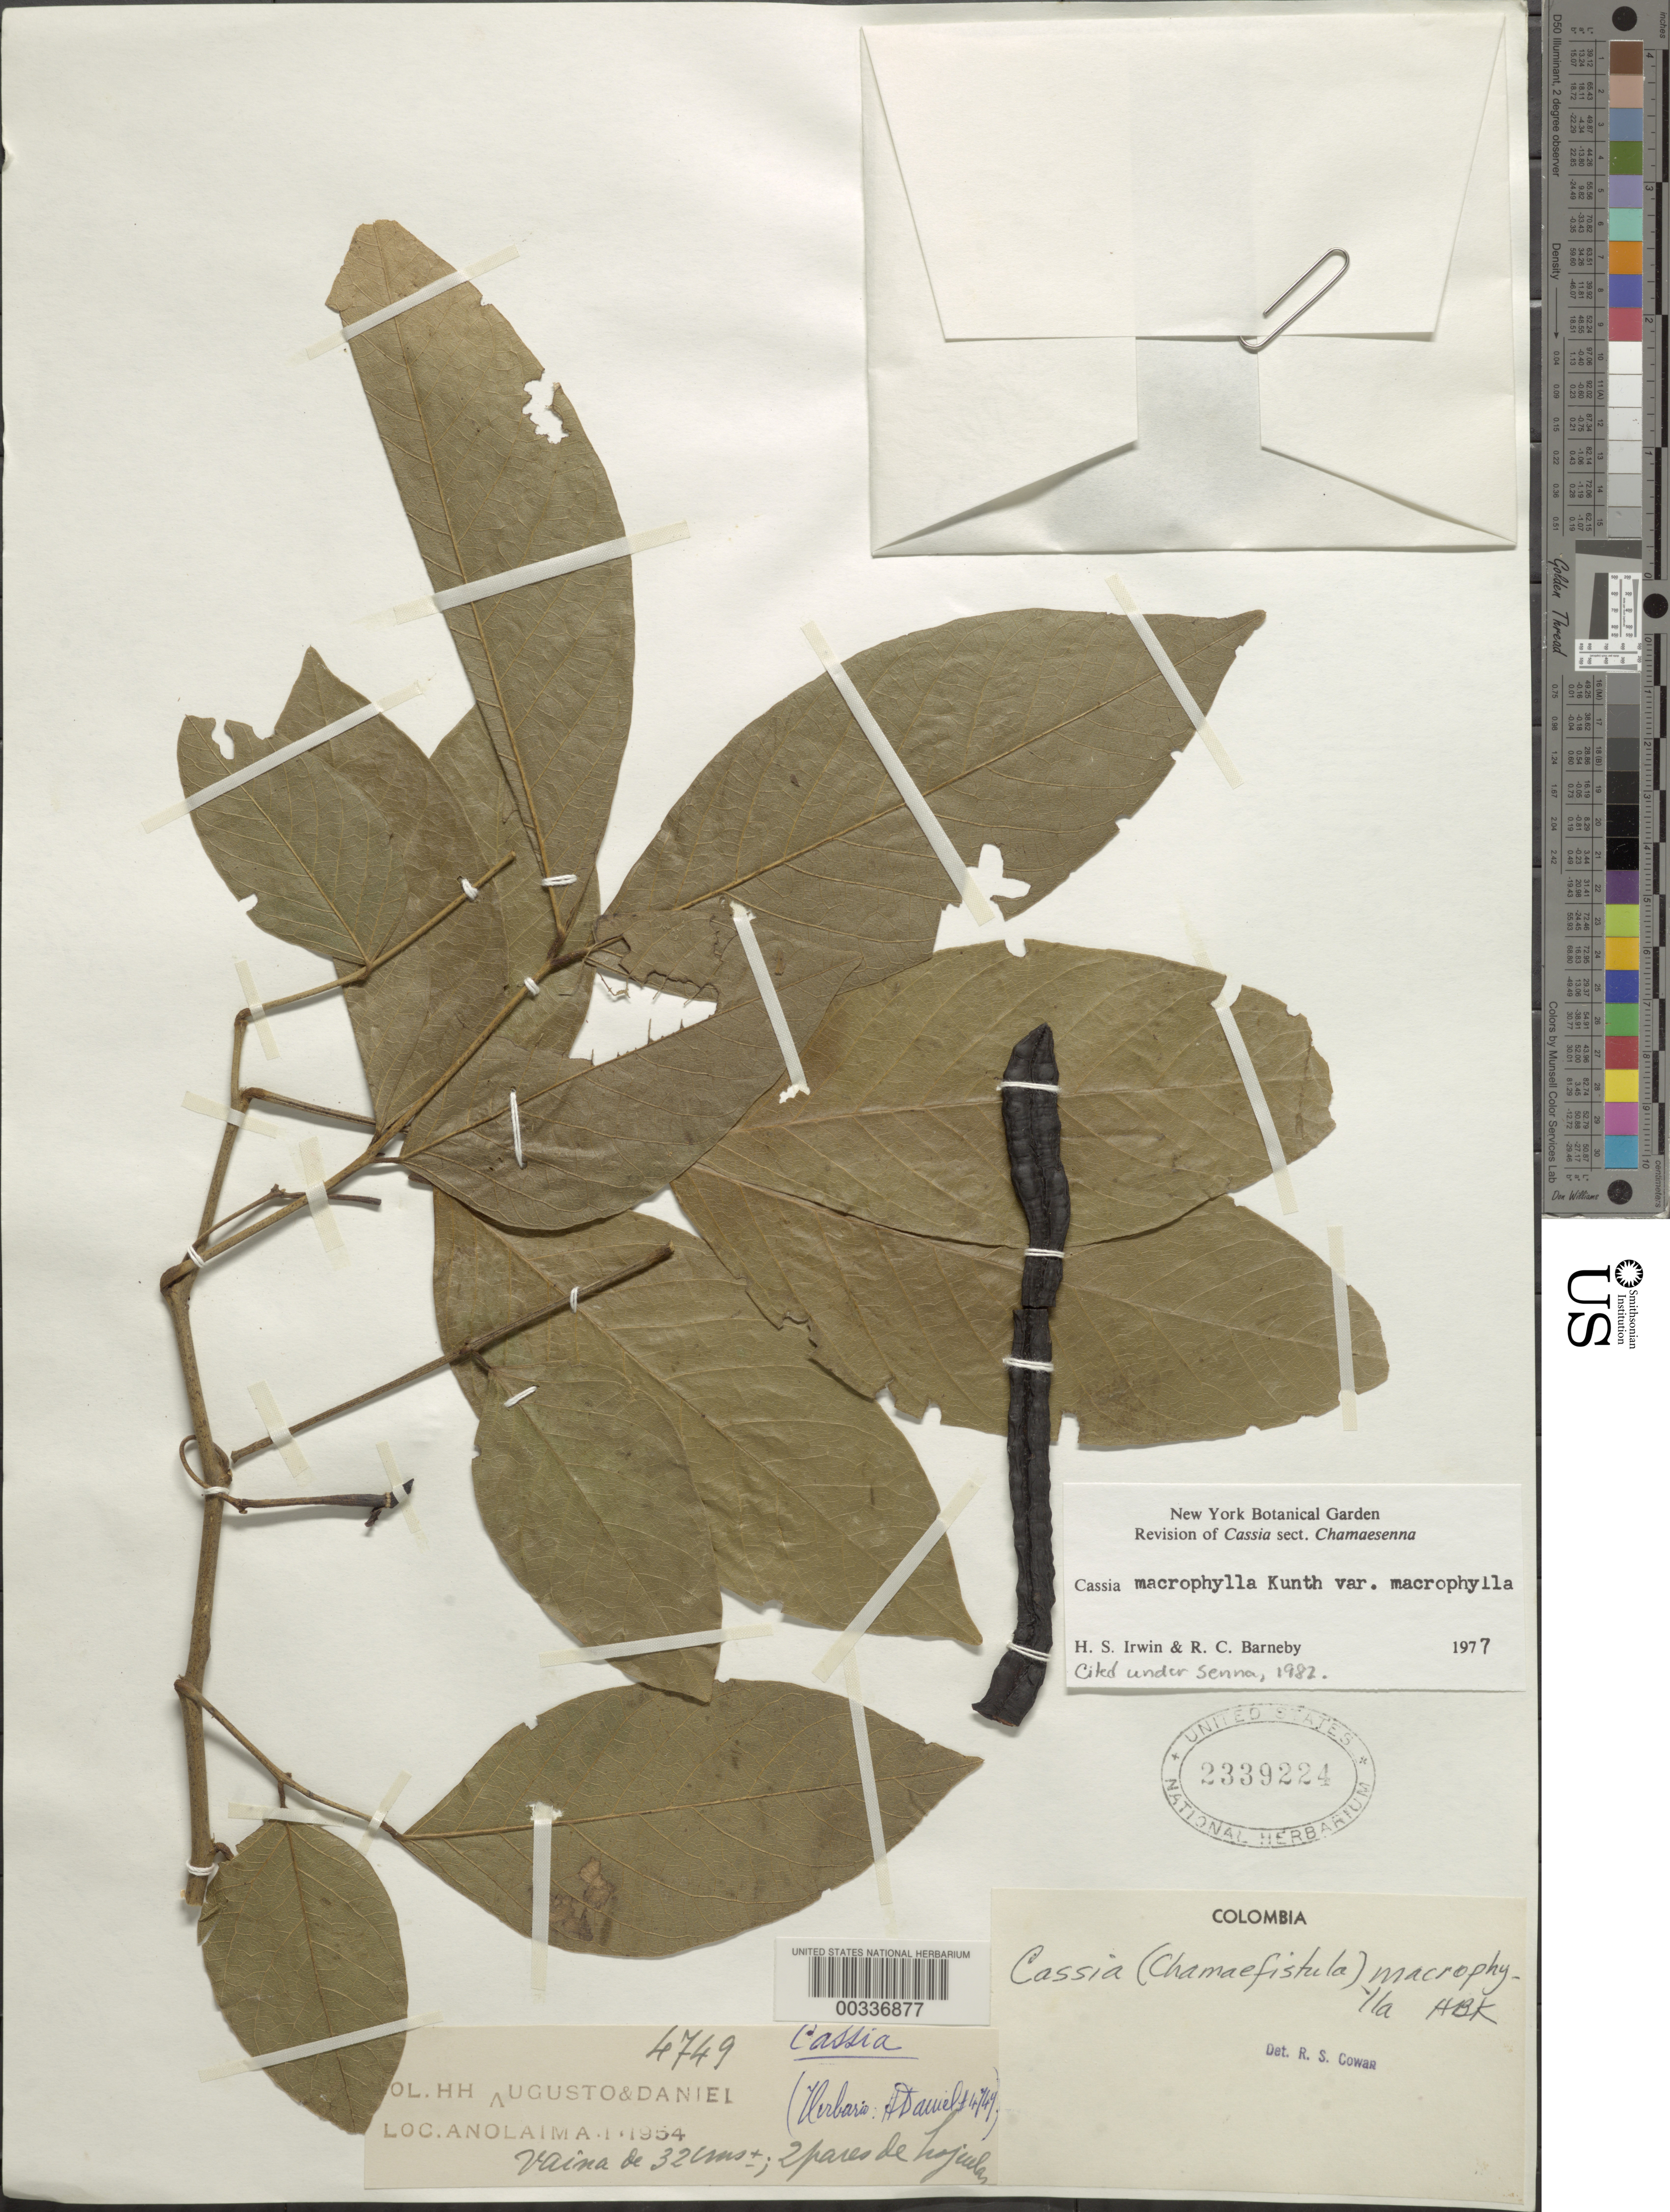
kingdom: Plantae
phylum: Tracheophyta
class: Magnoliopsida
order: Fabales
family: Fabaceae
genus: Senna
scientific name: Senna macrophylla var. macrophylla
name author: (Kunth) H.S. Irwin & Barneby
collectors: H. Augusto & -. Daniel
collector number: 4749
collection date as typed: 1954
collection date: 1954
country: Colombia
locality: Anolaima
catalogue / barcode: US 2339224